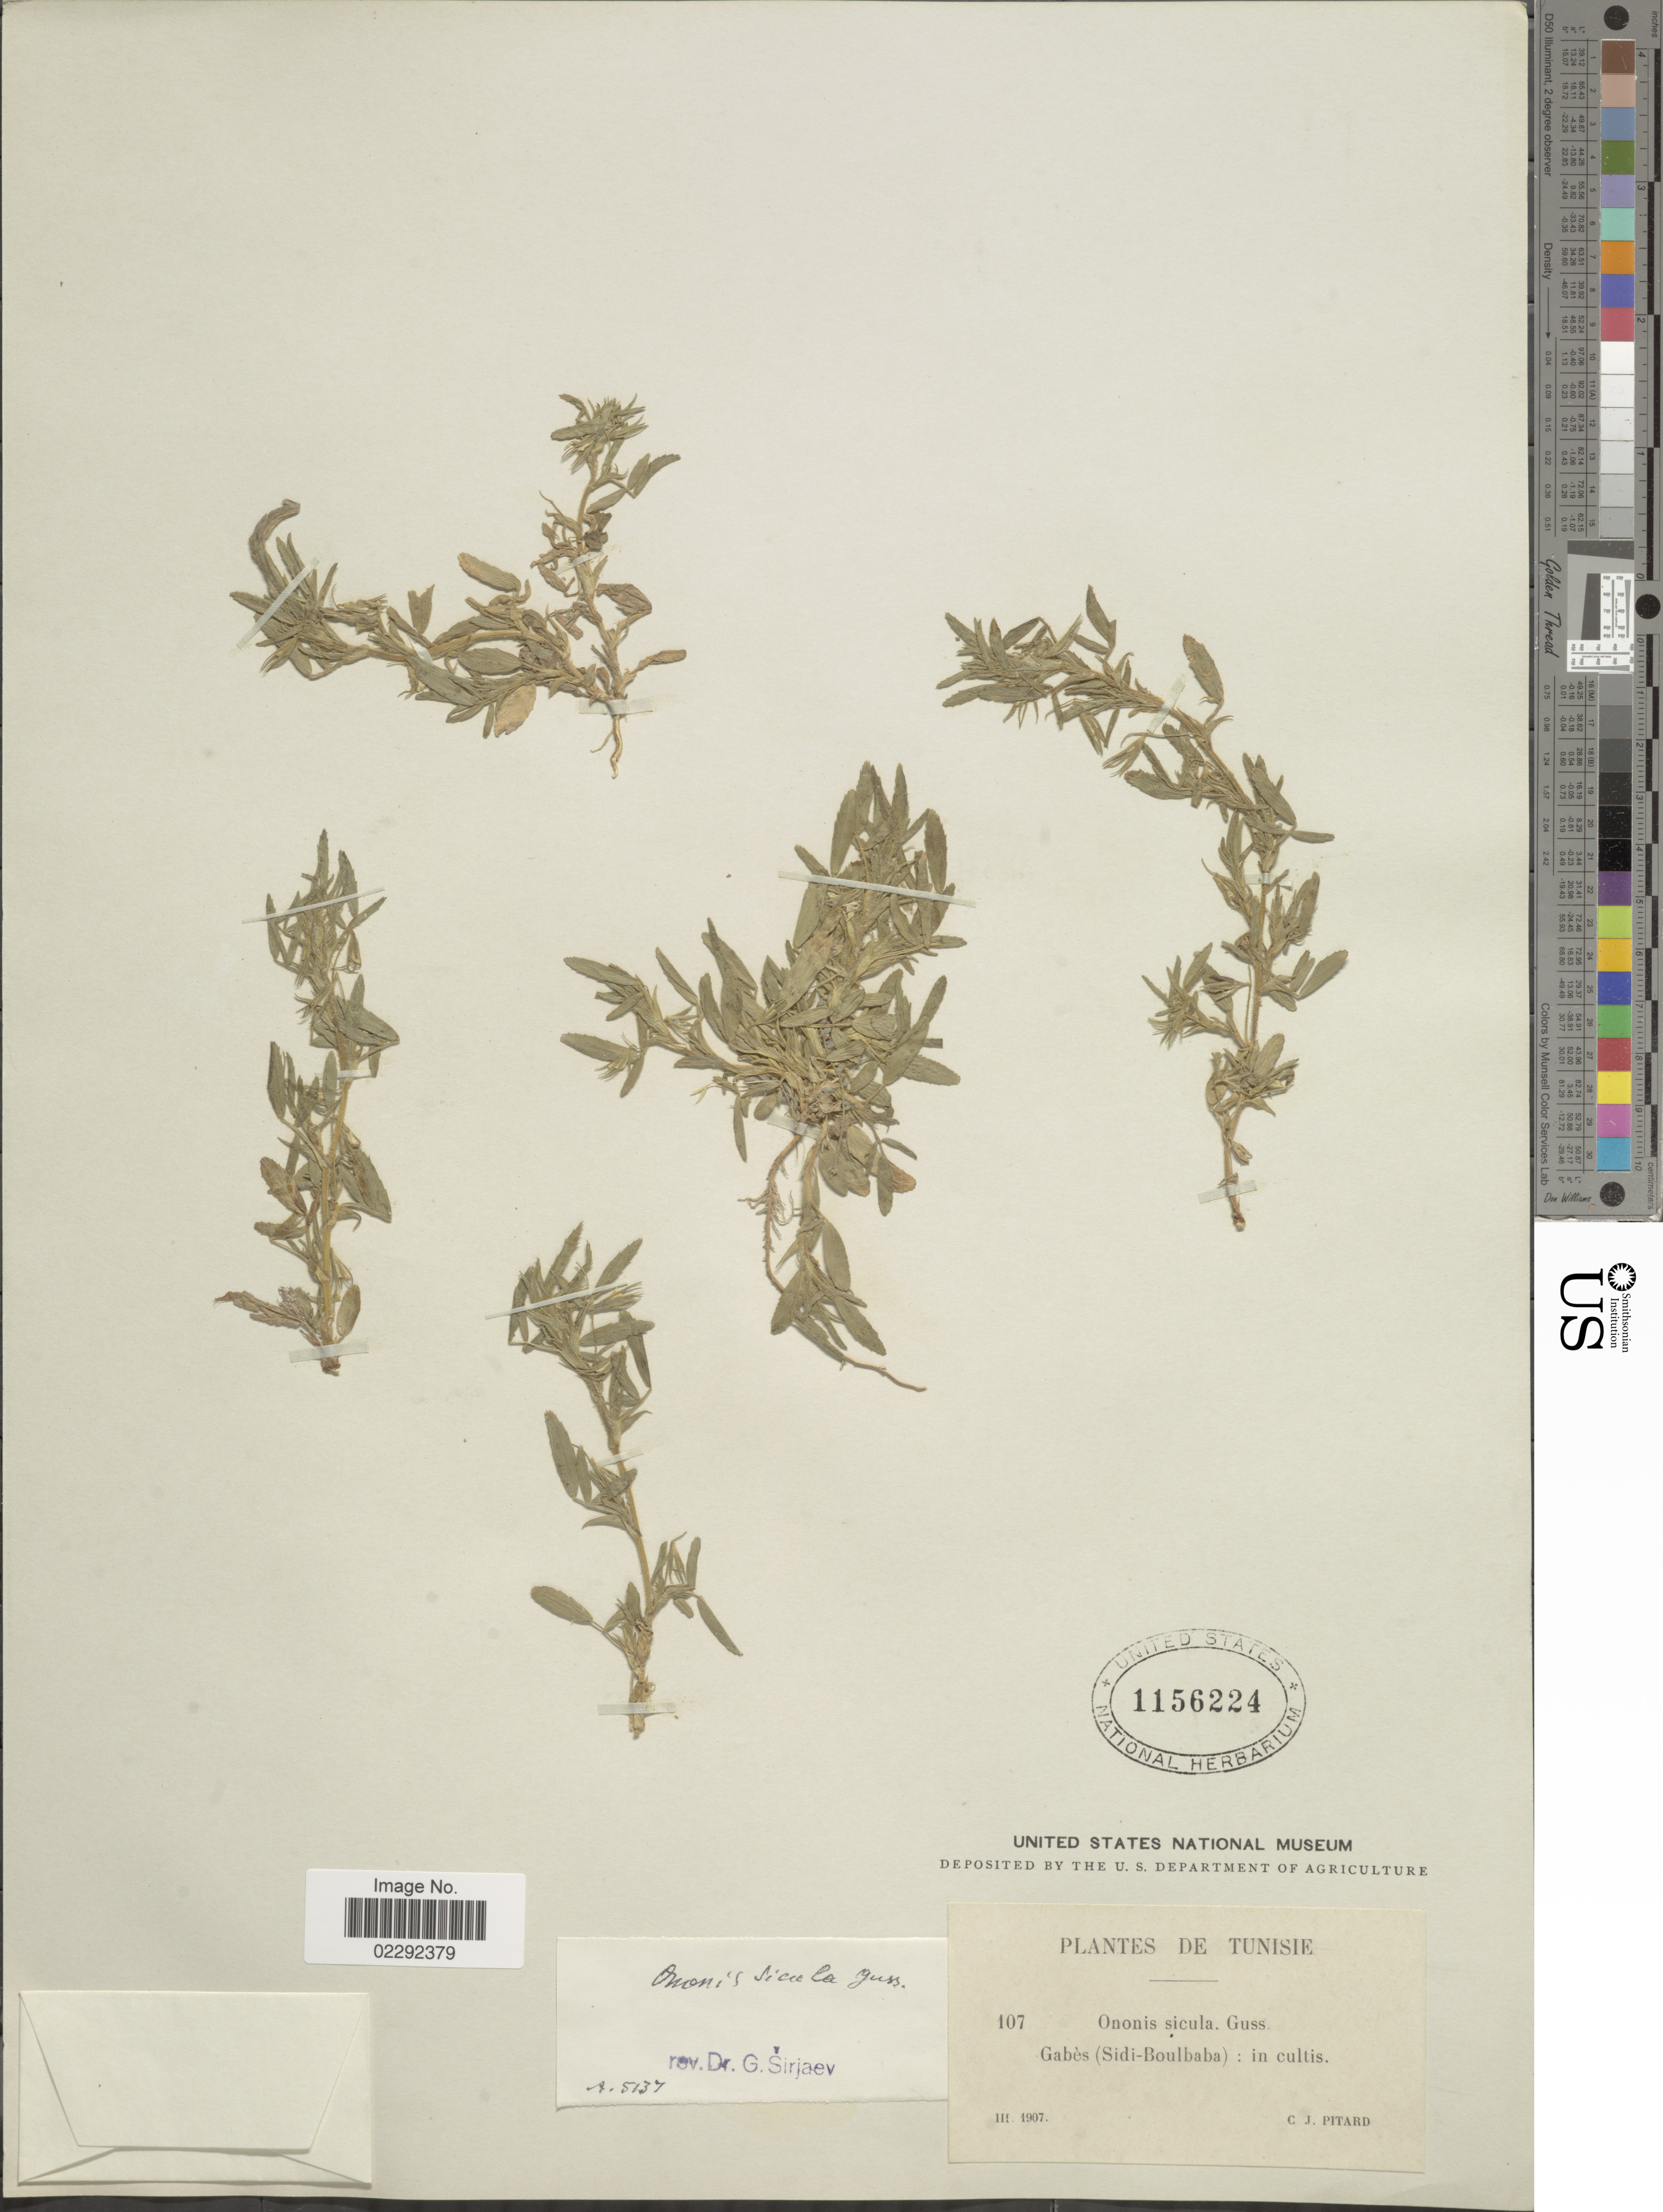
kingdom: Plantae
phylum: Tracheophyta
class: Magnoliopsida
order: Fabales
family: Fabaceae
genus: Ononis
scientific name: Ononis sicula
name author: Gussone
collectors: C. Pitard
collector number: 107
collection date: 1907-03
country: Tunisia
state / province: Gabès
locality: Sidi-Boulbaba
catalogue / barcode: US 1156224